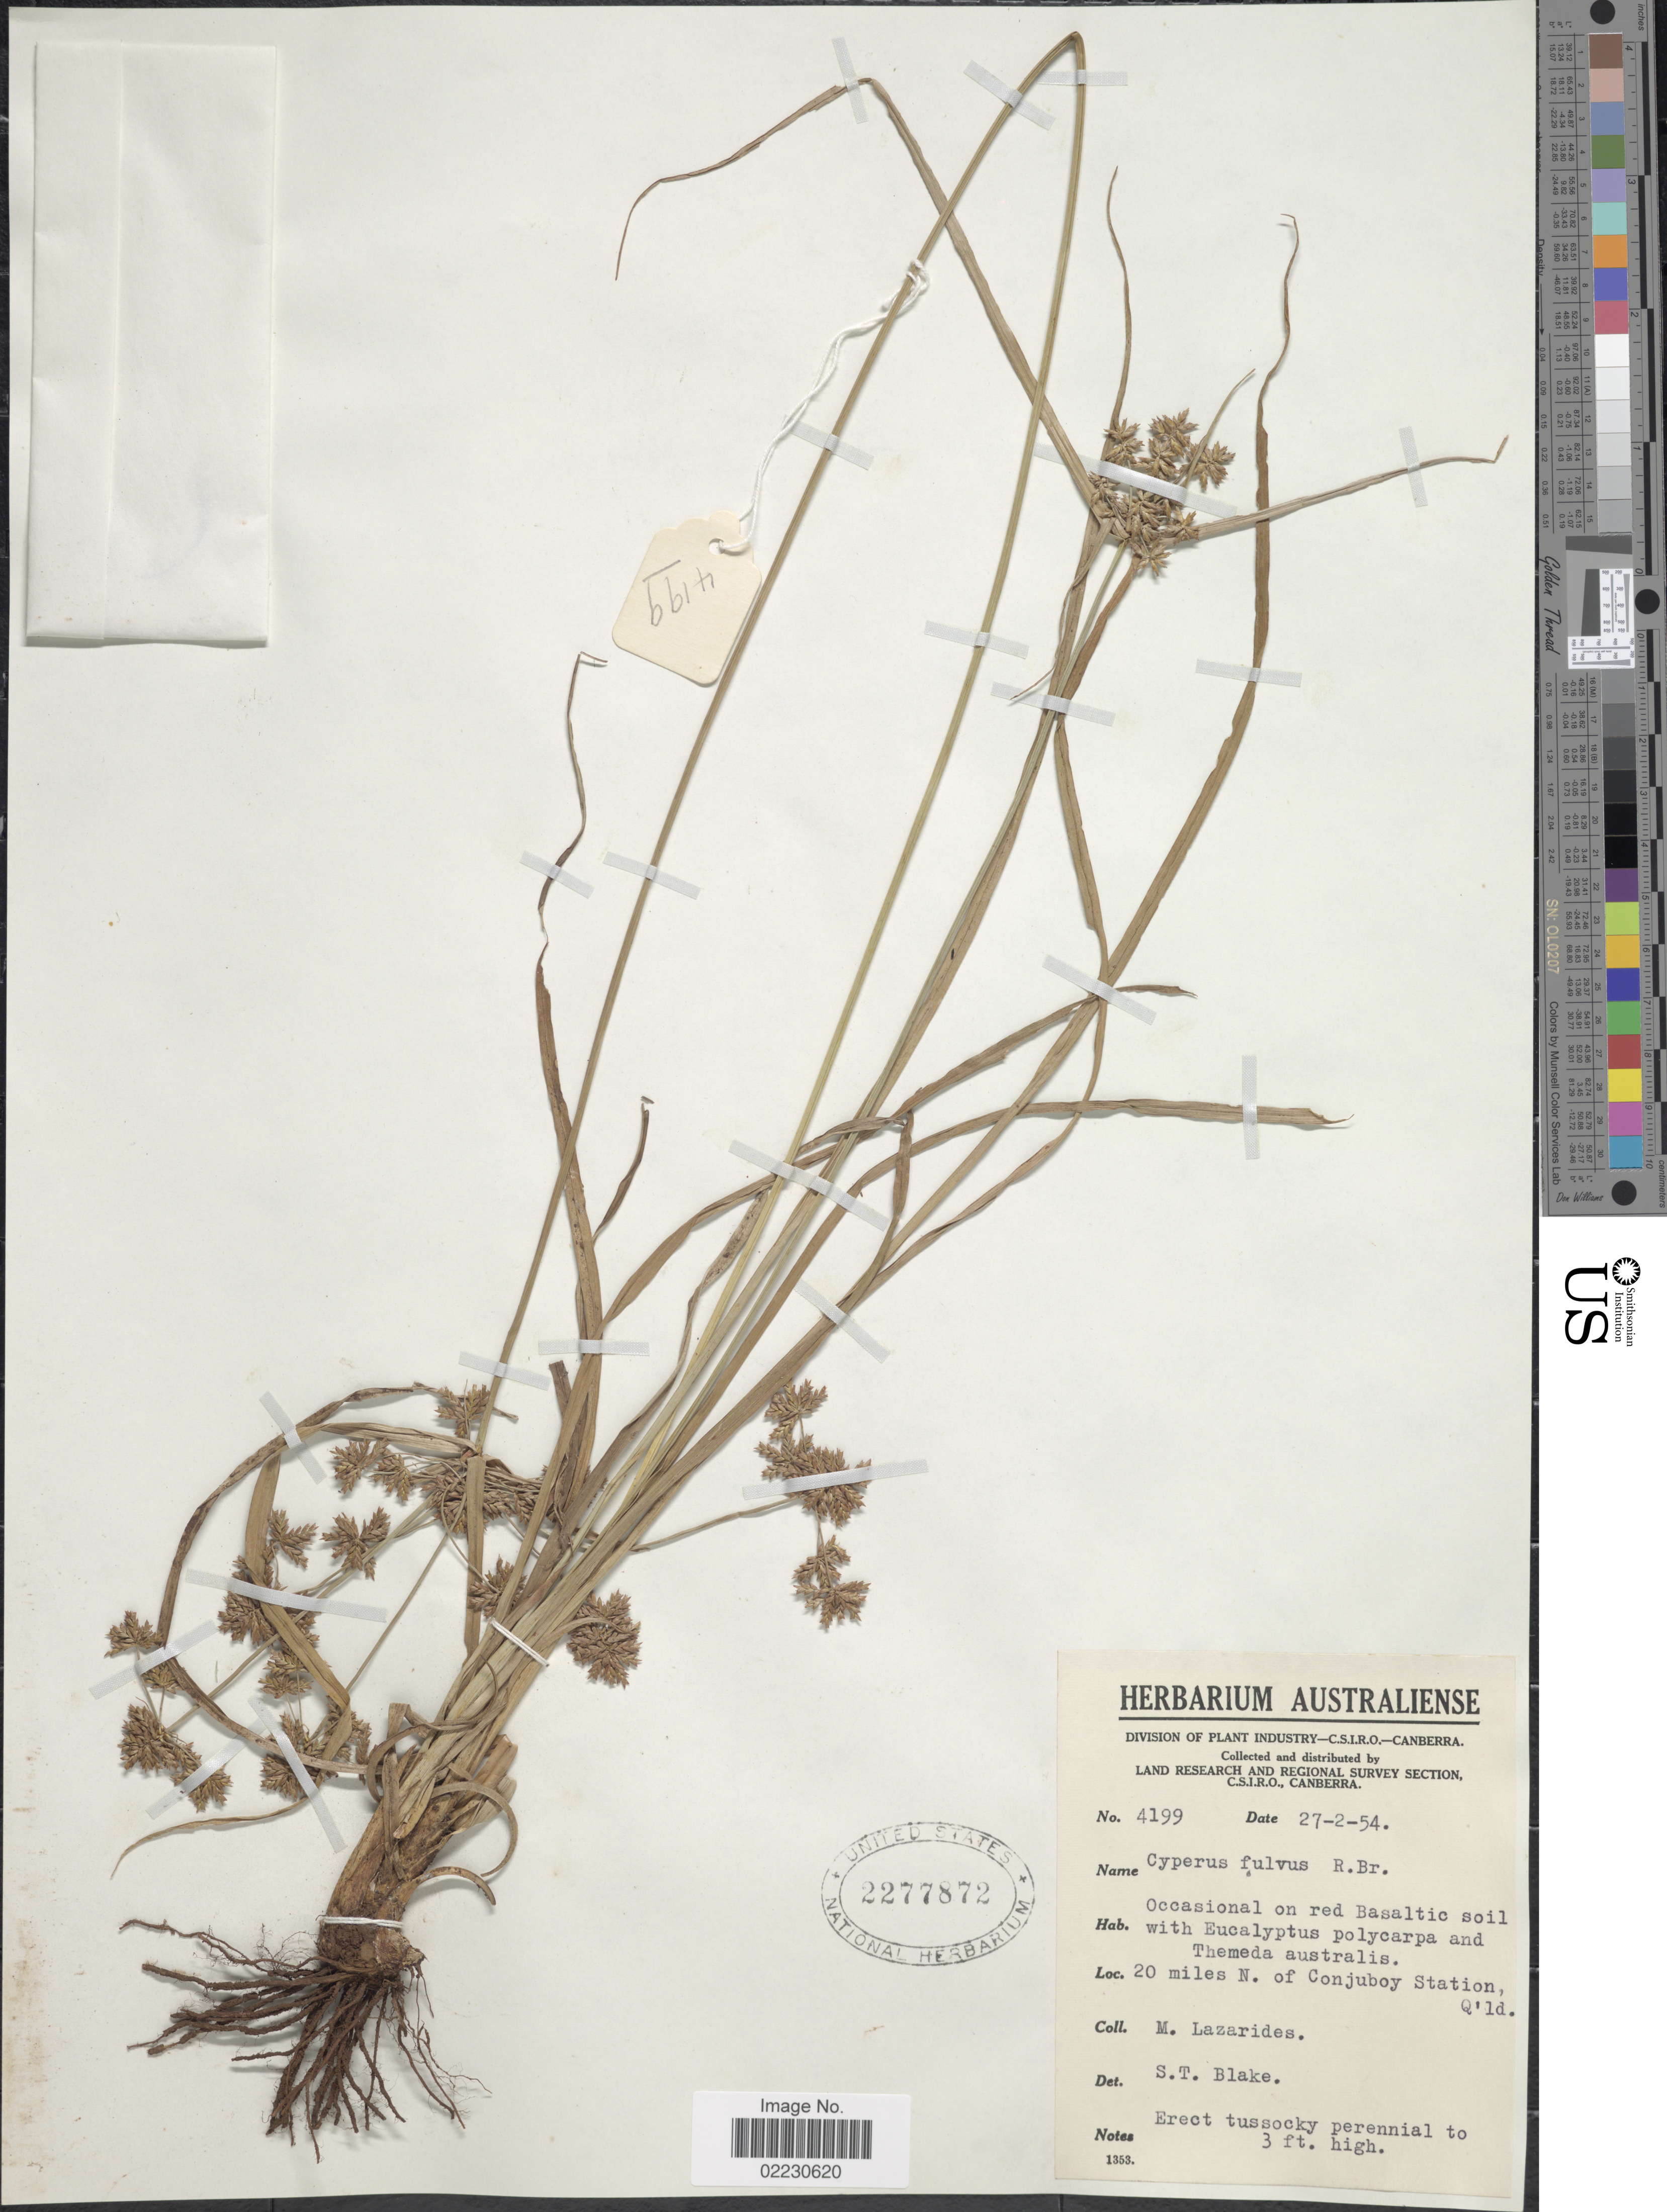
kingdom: Plantae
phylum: Tracheophyta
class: Liliopsida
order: Poales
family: Cyperaceae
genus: Cyperus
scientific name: Cyperus fulvus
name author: R. Br.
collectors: M. Lazarides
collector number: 4199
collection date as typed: Transcribed d/m/y: 27/2/54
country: Australia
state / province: Queensland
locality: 20 miles N. of Conjuboy Station, Q'ld.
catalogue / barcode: US 2277872